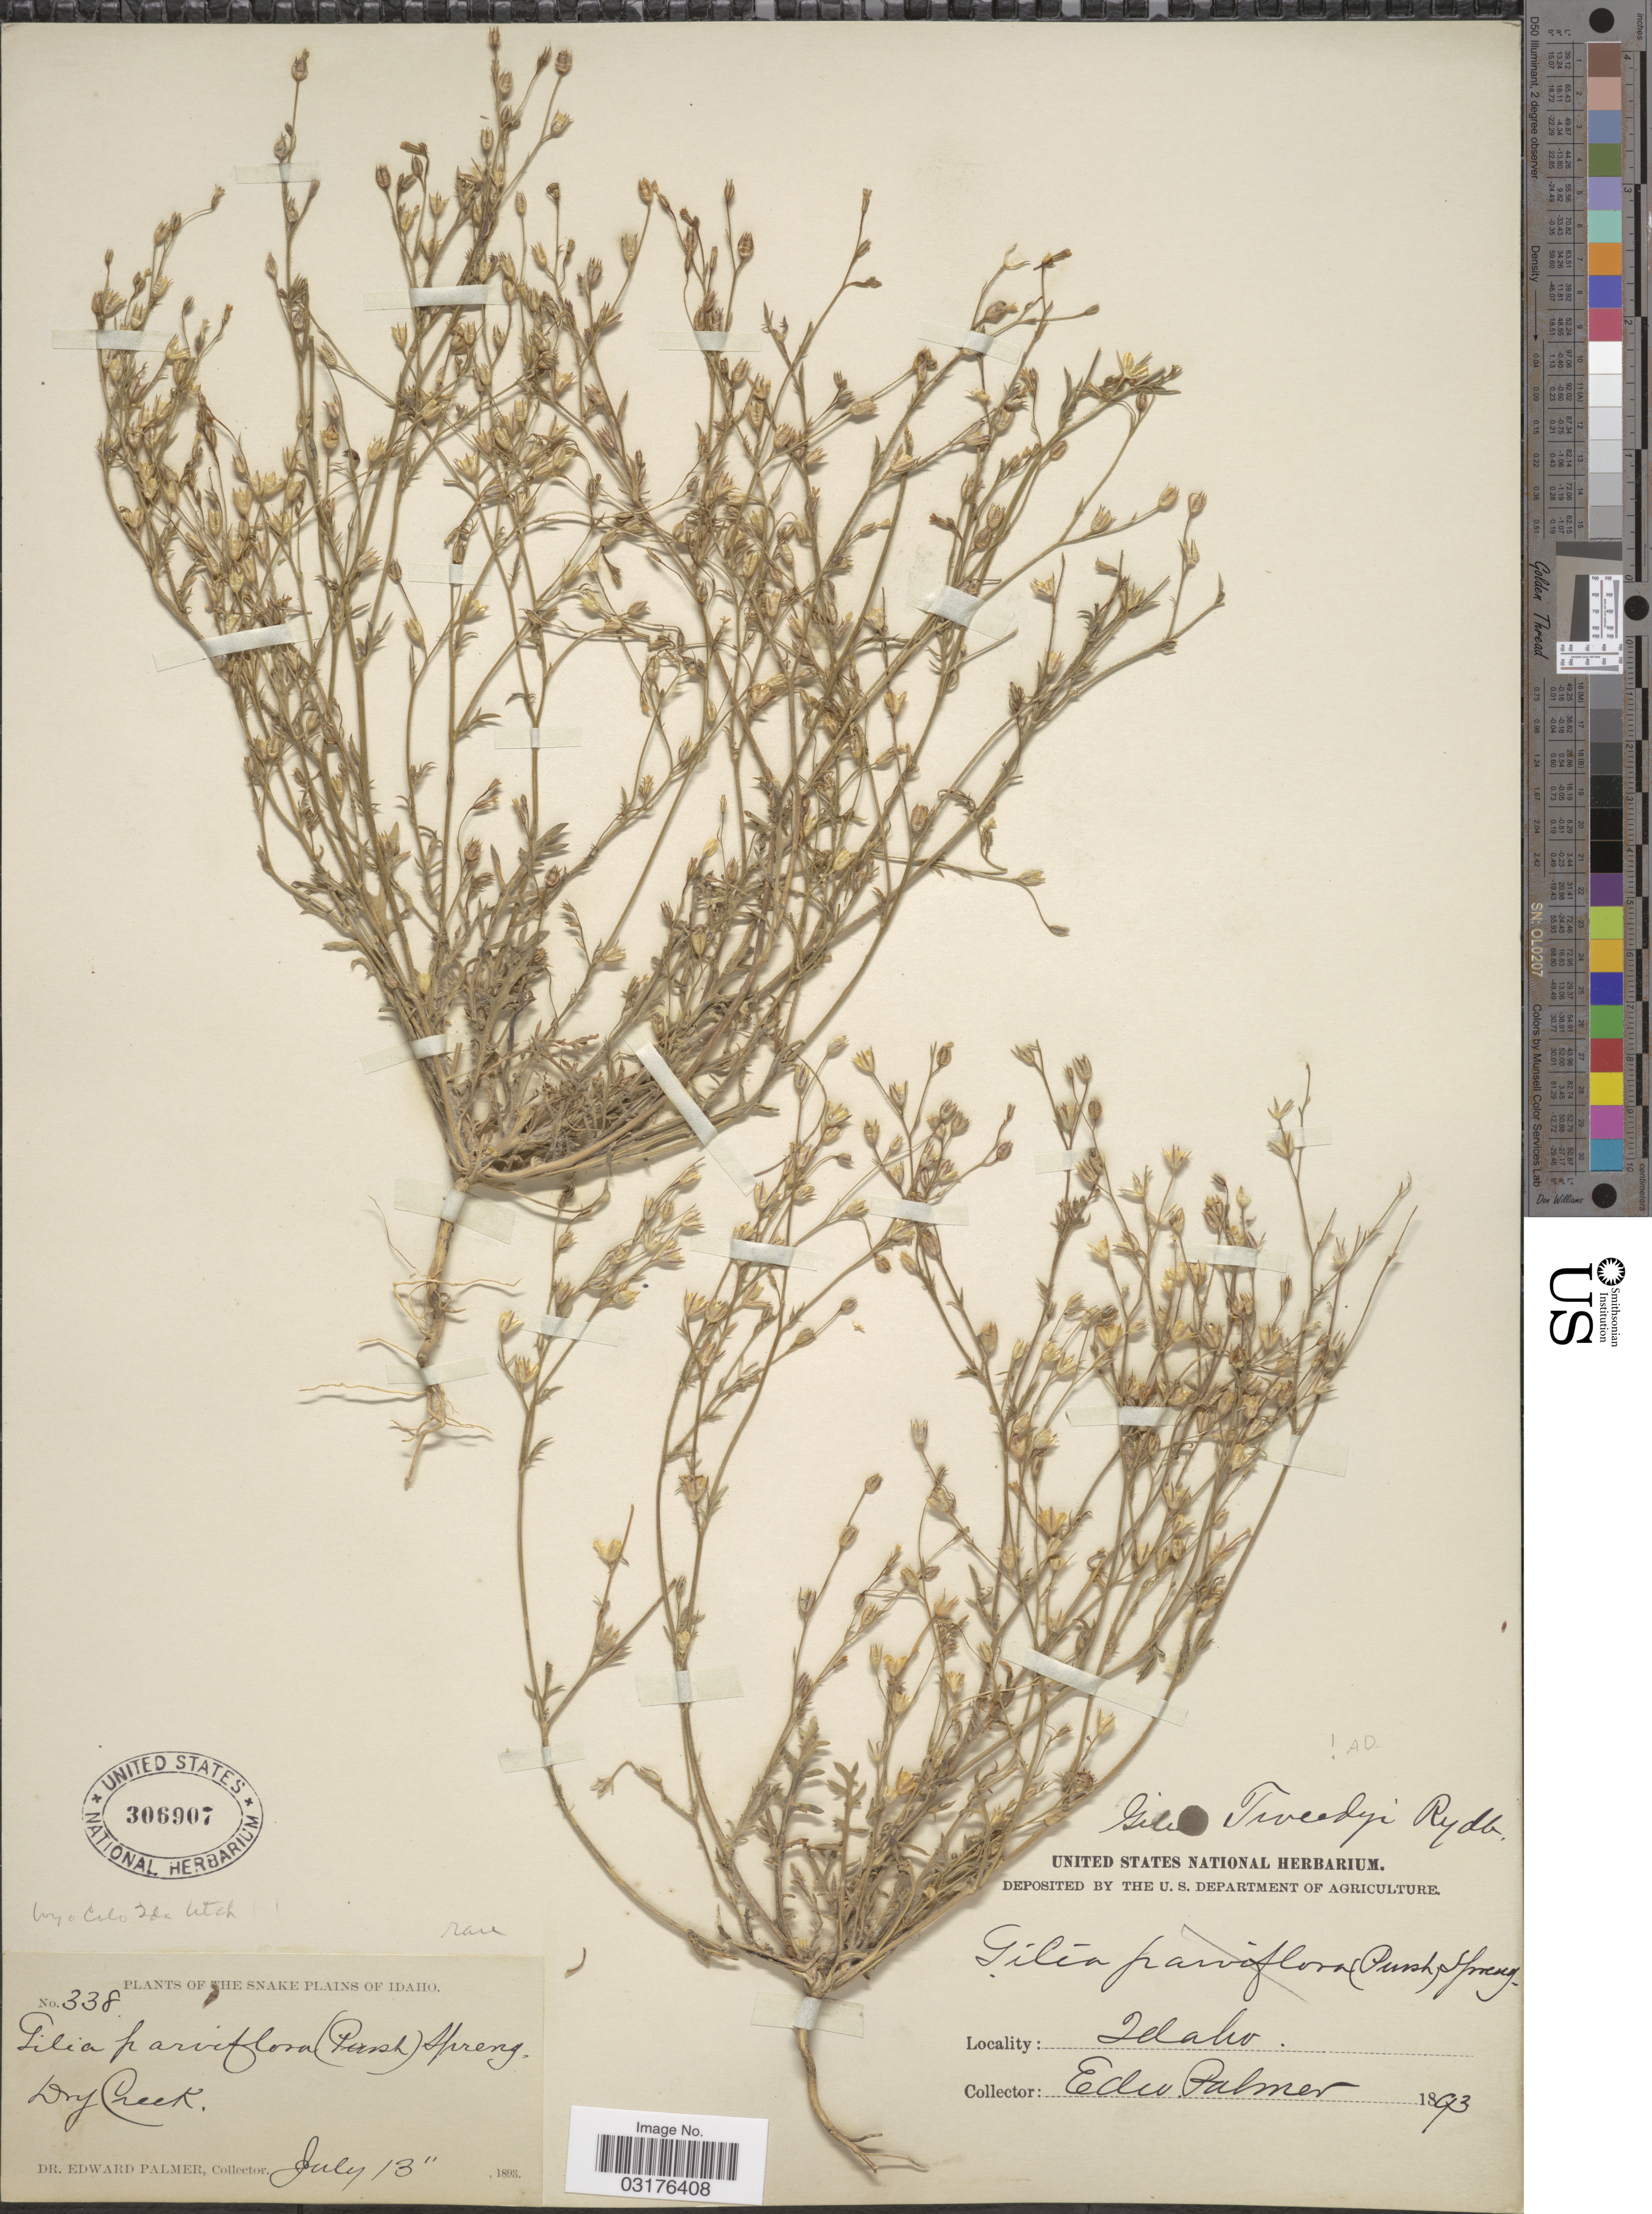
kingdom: Plantae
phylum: Tracheophyta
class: Magnoliopsida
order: Ericales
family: Polemoniaceae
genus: Gilia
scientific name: Gilia tweedyi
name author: Rydb.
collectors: E. Palmer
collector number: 338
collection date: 1893-07-13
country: United States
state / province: Idaho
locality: The Snake Plains of Idaho. Dry Creek.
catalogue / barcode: US 306907